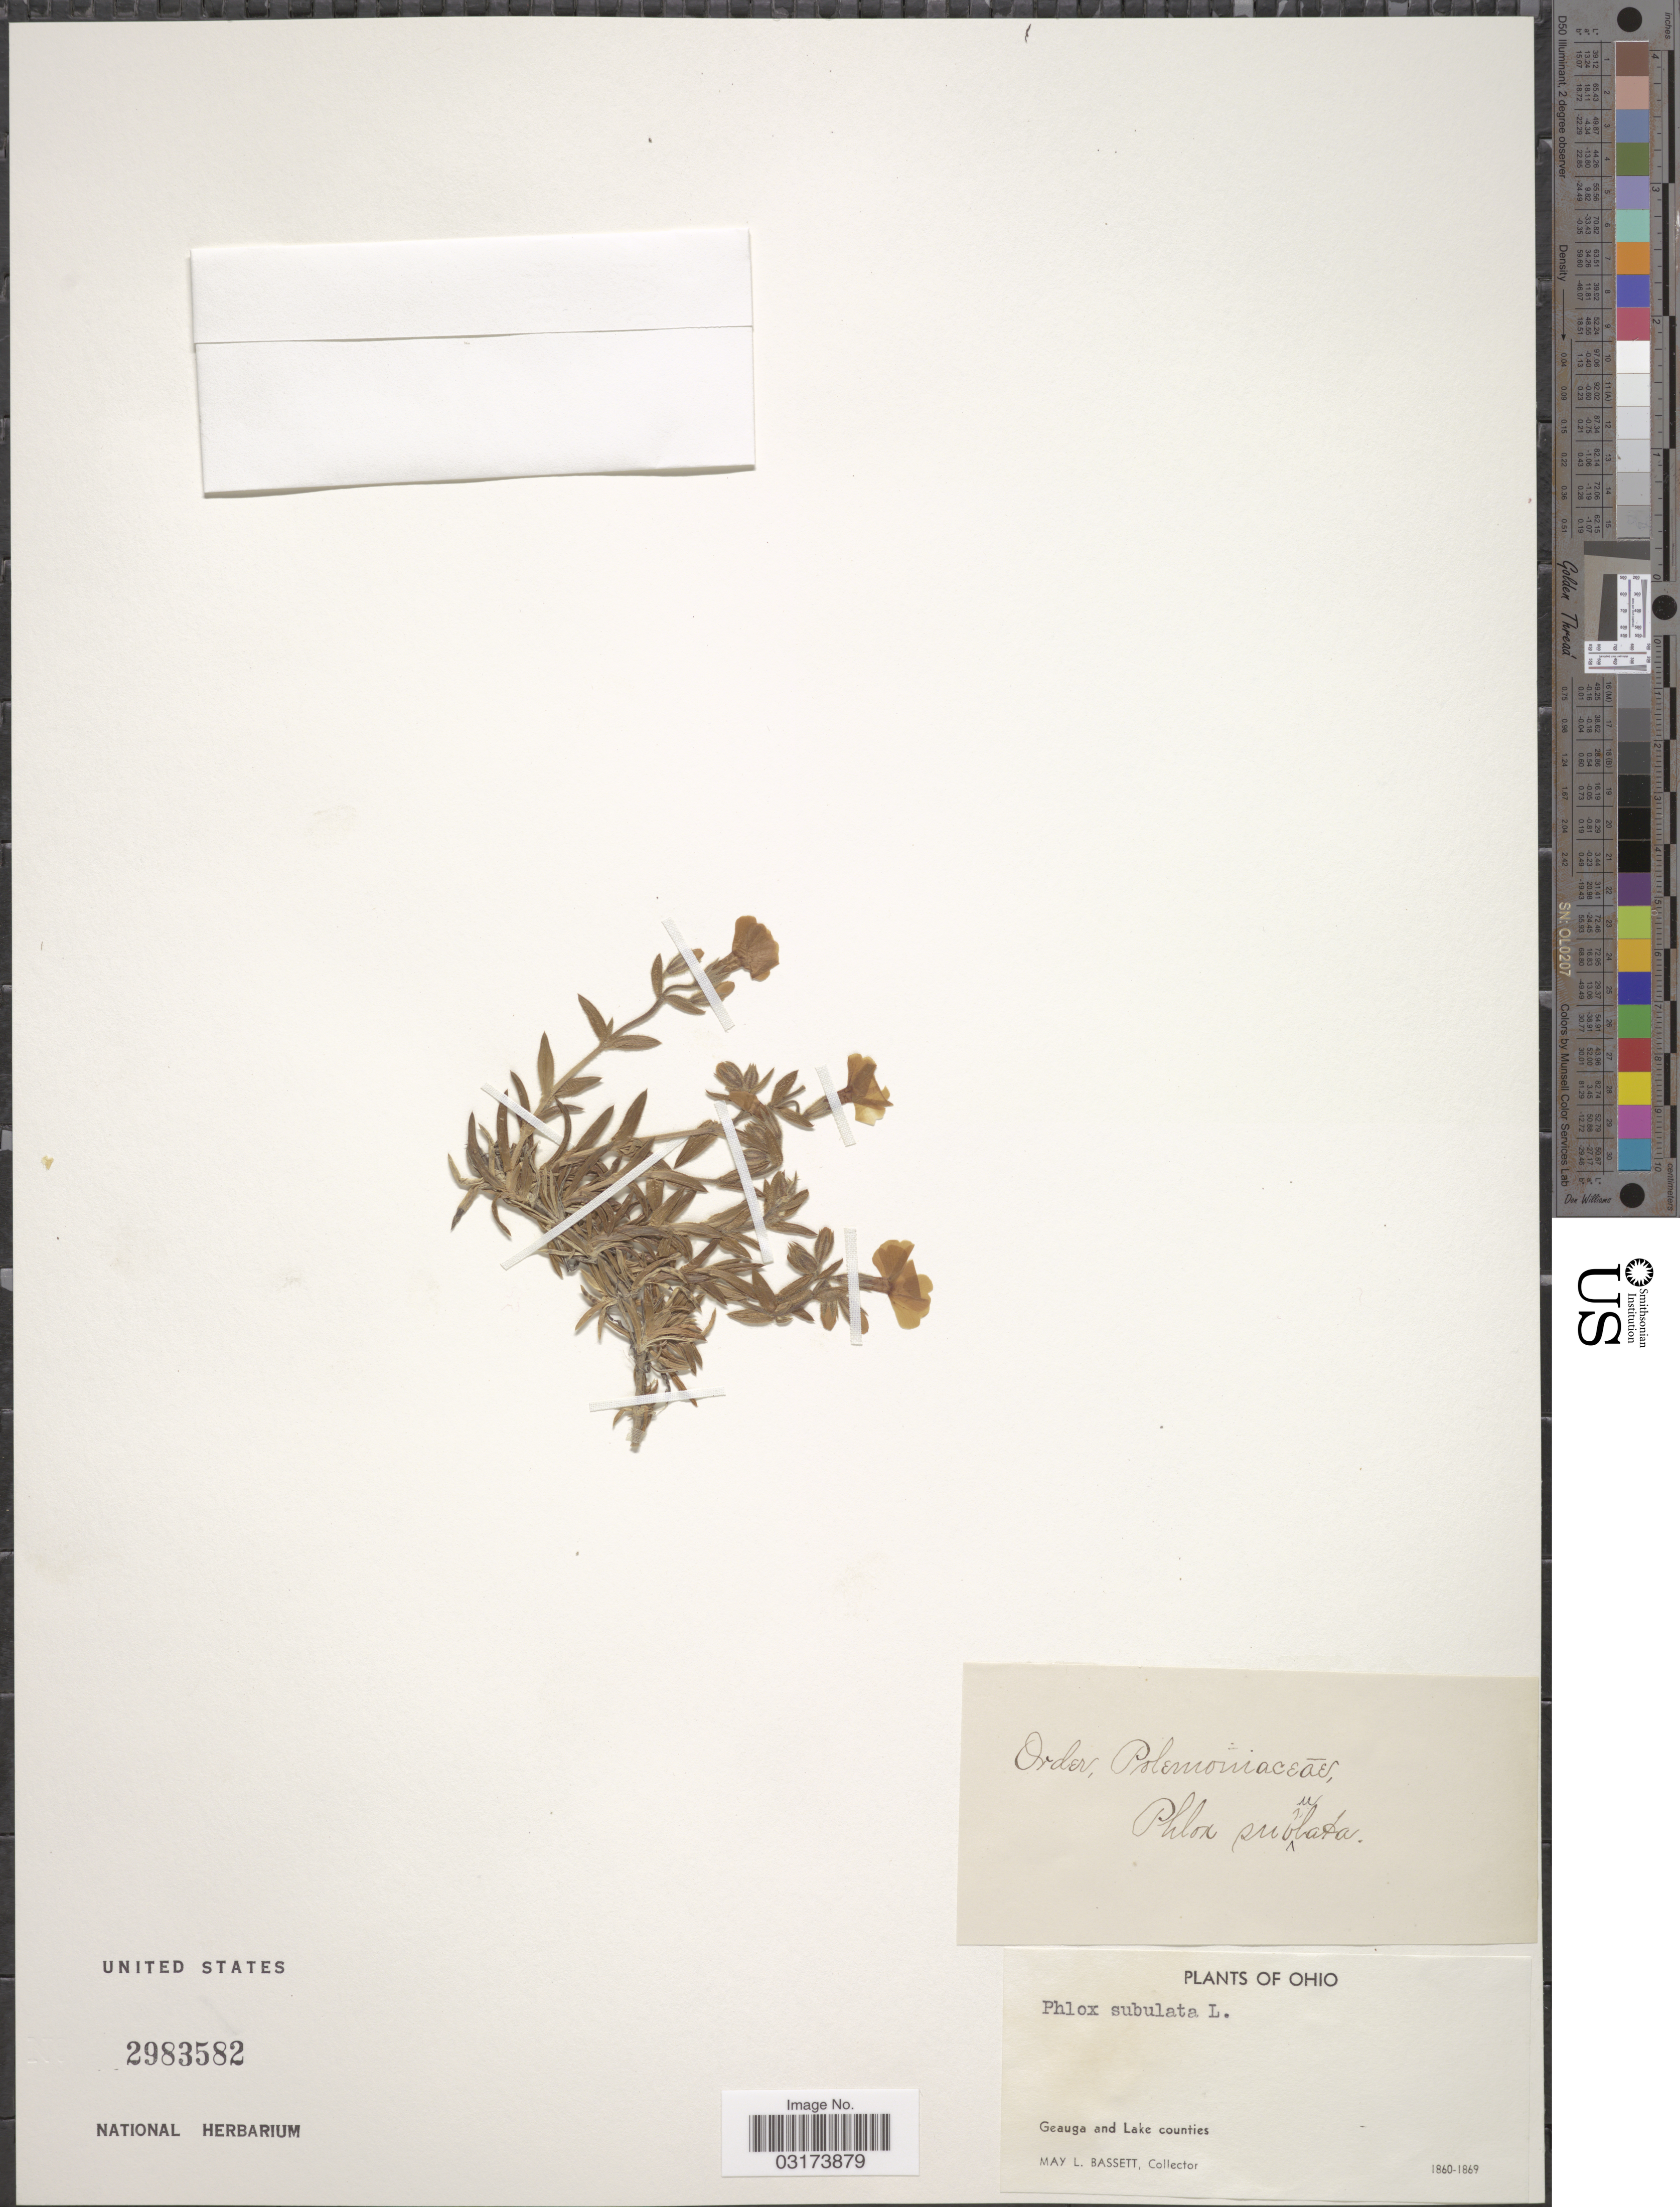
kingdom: Plantae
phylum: Tracheophyta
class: Magnoliopsida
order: Ericales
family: Polemoniaceae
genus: Phlox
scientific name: Phlox subulata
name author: L.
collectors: M. L. Bassett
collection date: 1860/1869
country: United States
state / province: Ohio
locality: Geauga and Lake counties.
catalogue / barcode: US 2983582